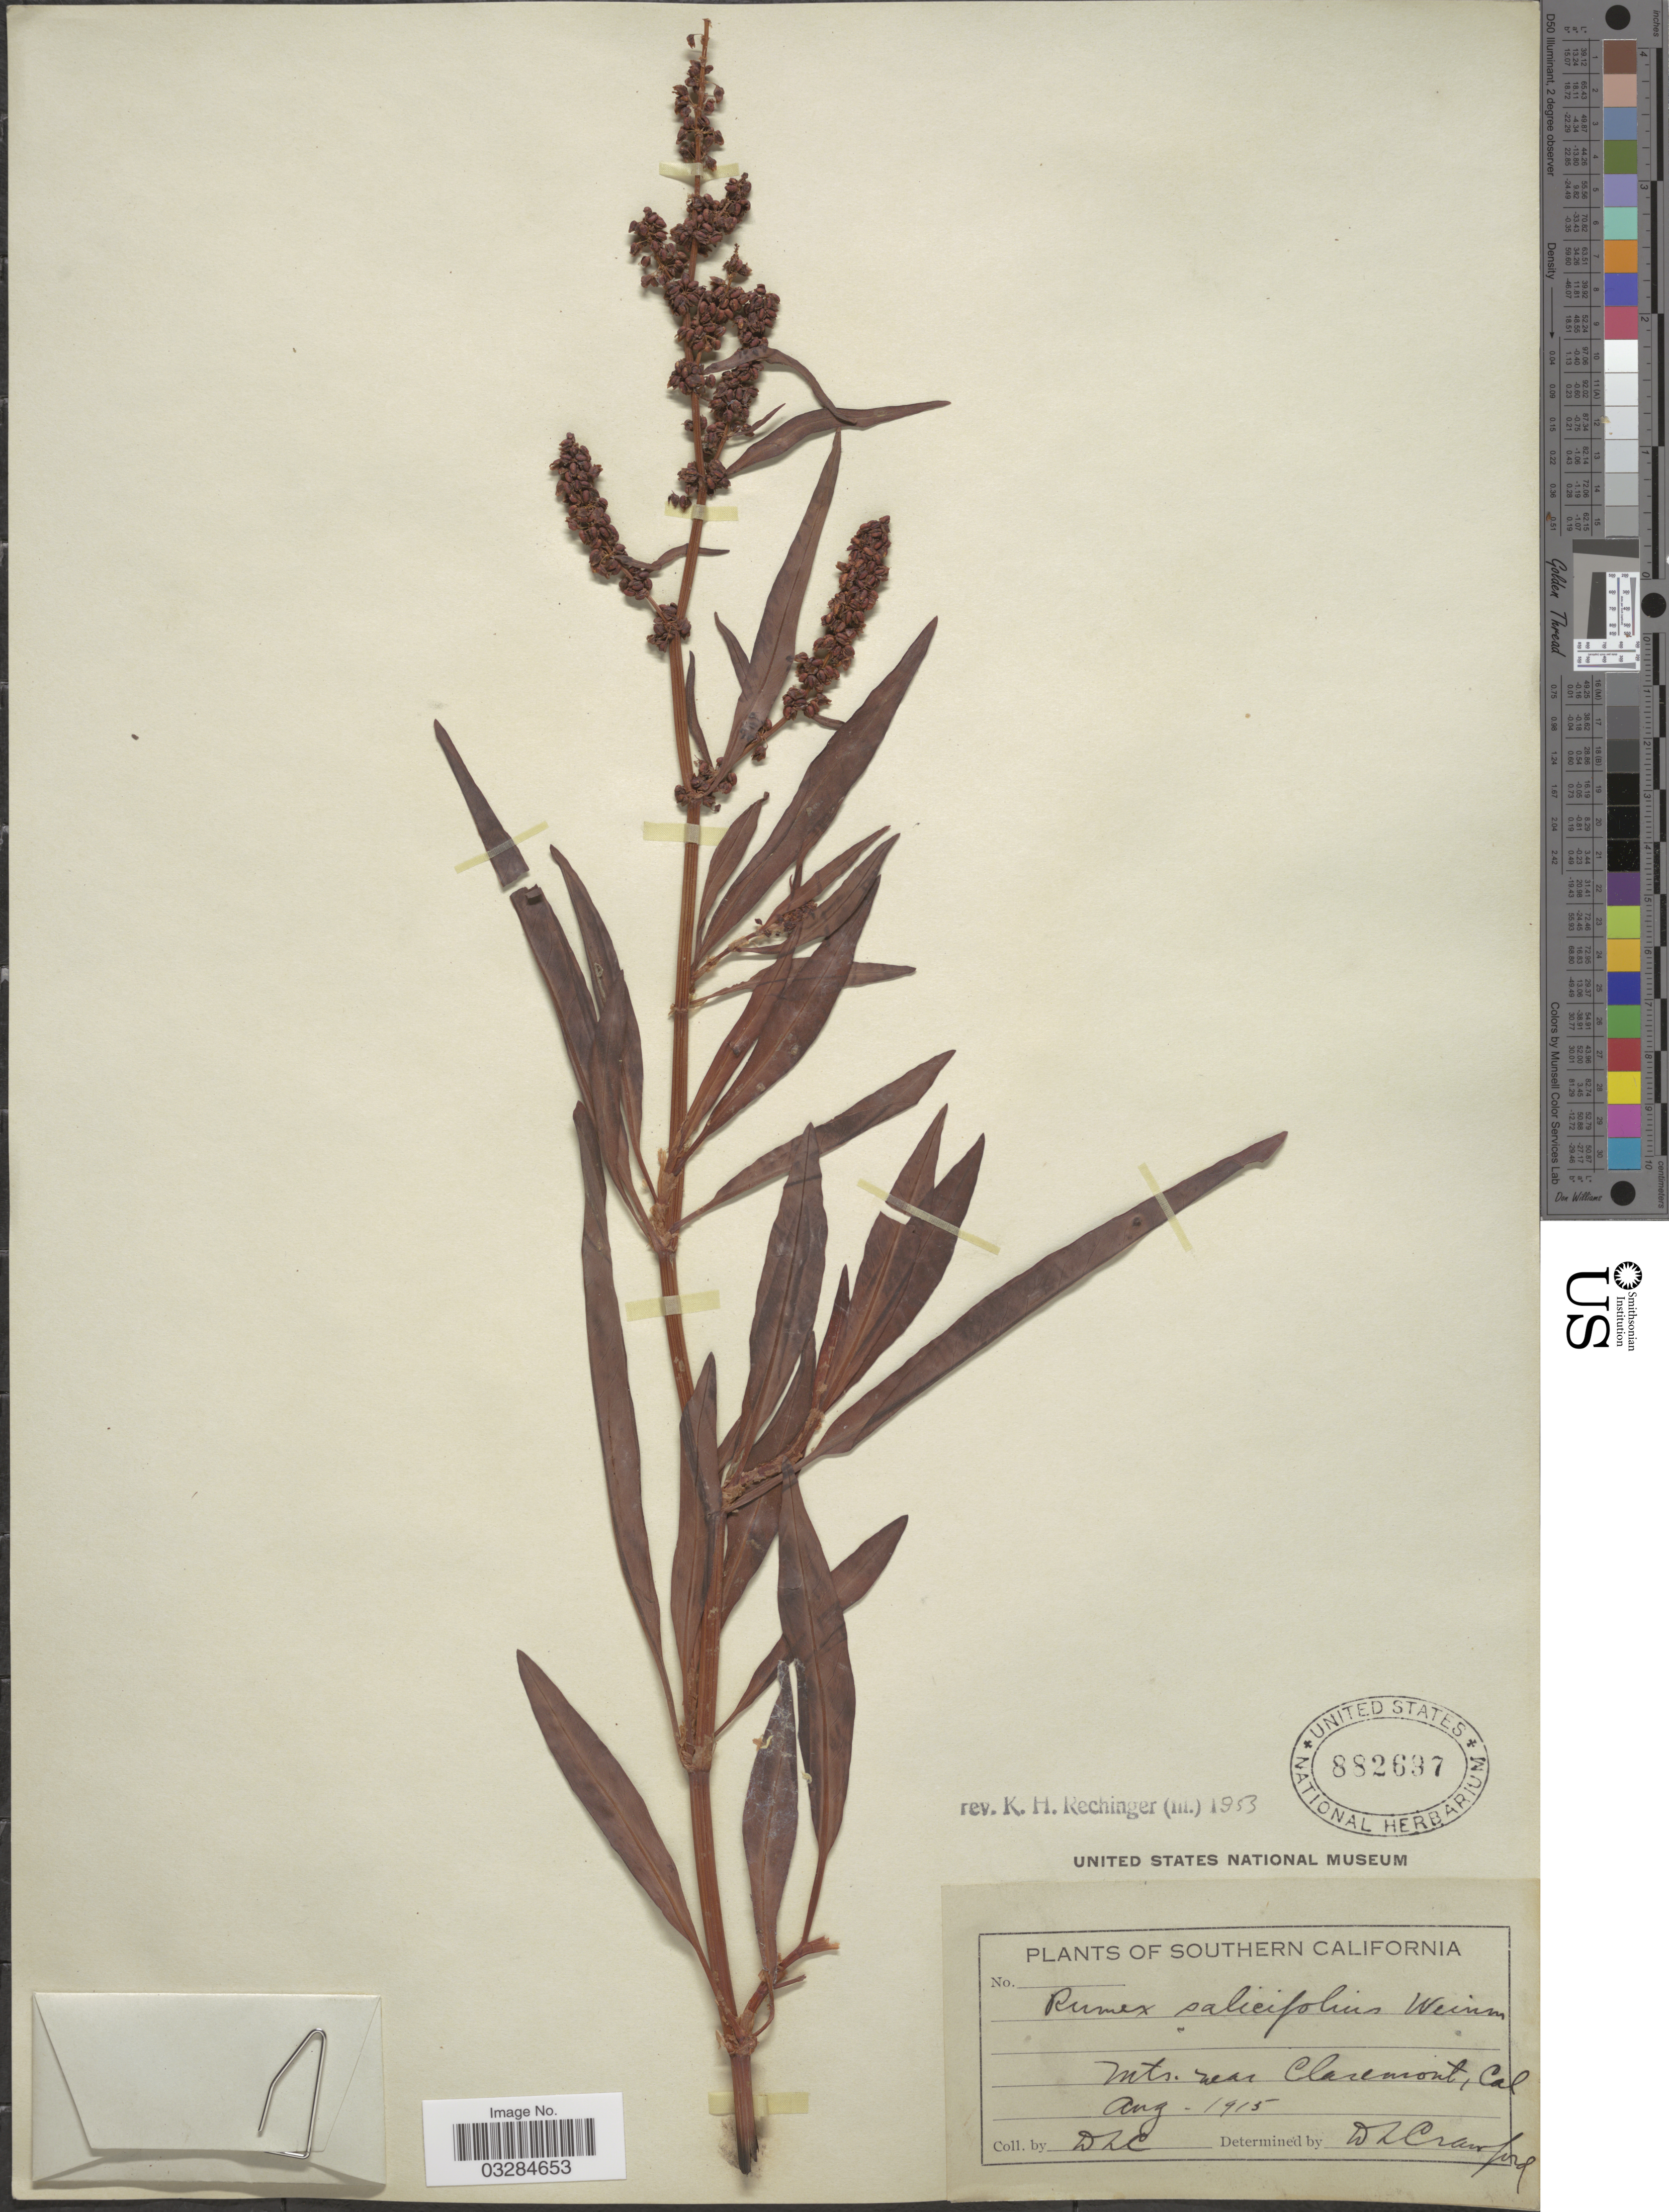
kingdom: Plantae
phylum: Tracheophyta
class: Magnoliopsida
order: Caryophyllales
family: Polygonaceae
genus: Rumex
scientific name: Rumex salicifolius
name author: Weinm.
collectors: D. L. Crawford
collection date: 1915-08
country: United States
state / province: California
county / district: Los Angeles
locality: Southern California, Mts. near Claremont.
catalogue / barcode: US 882697